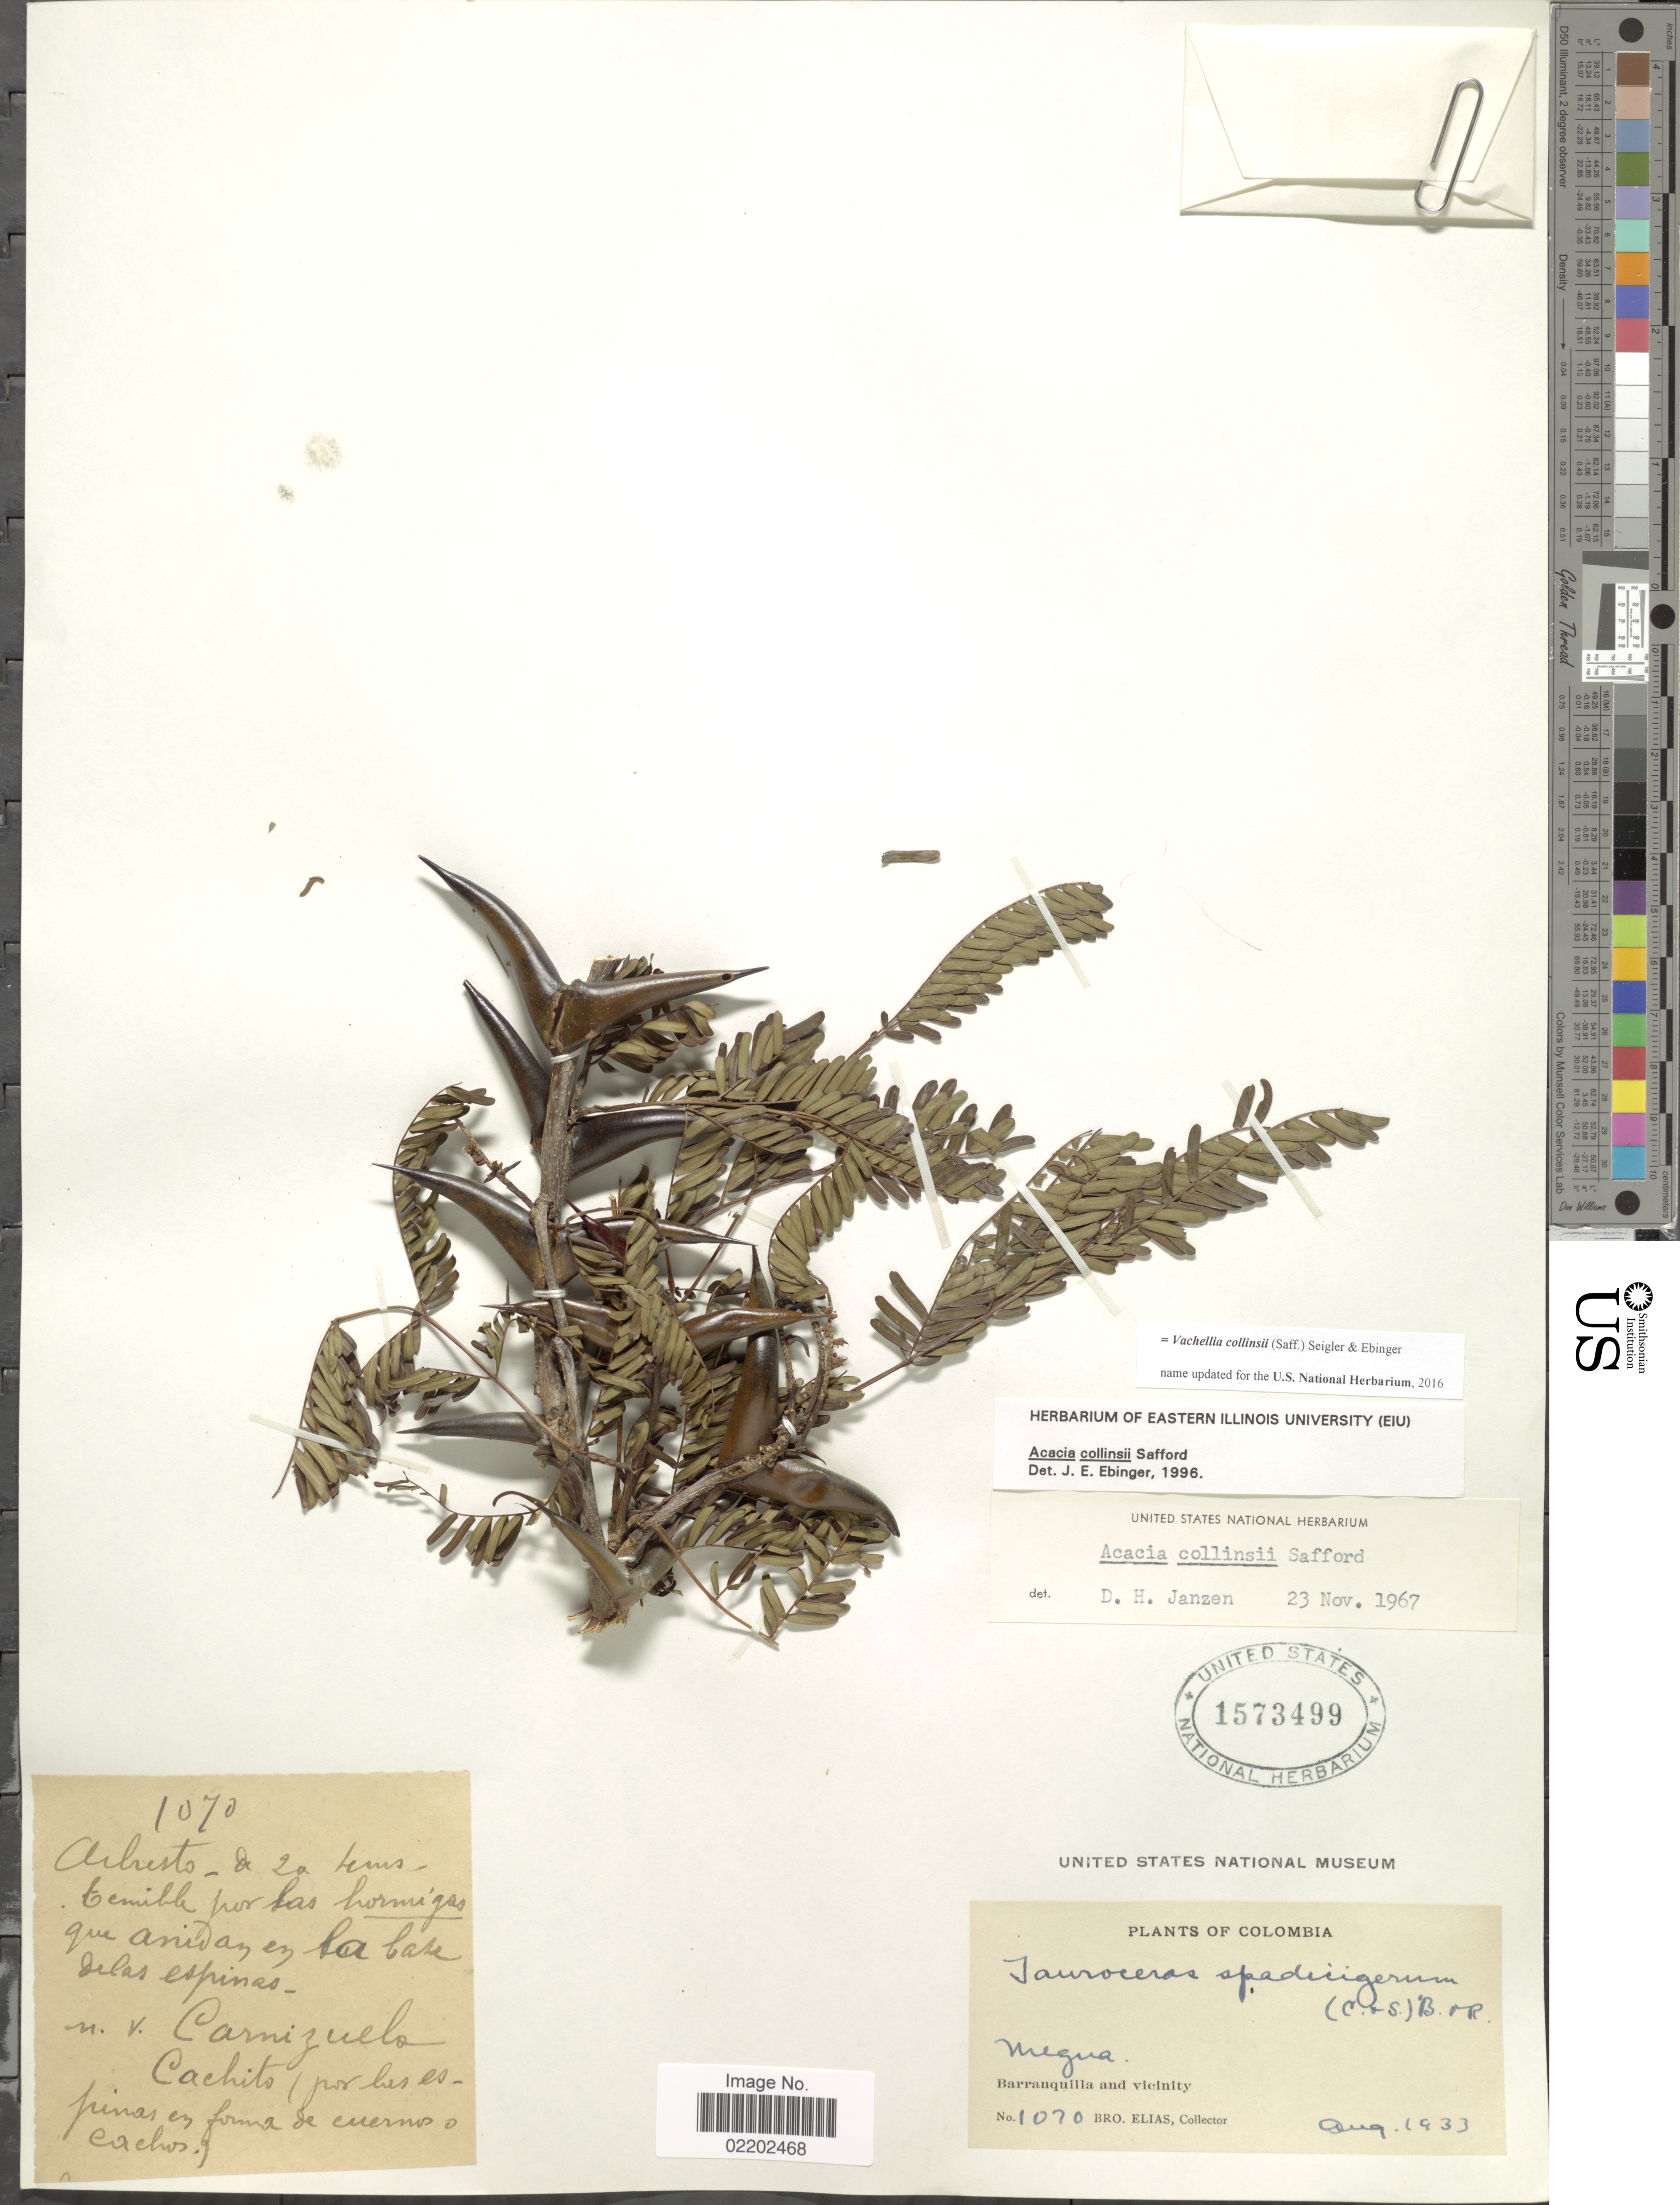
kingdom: Plantae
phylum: Tracheophyta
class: Magnoliopsida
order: Fabales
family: Fabaceae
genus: Vachellia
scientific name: Vachellia collinsii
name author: (Saff.) Seigler & Ebinger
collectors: Bro. Elias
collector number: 1070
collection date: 1933-08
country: Colombia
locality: Megua, Barranquilla and vicinity, n.v. Carnizuelo Cachito (por los espinas en forma de cuernos o cachos) [interpreted]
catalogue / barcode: US 1573499